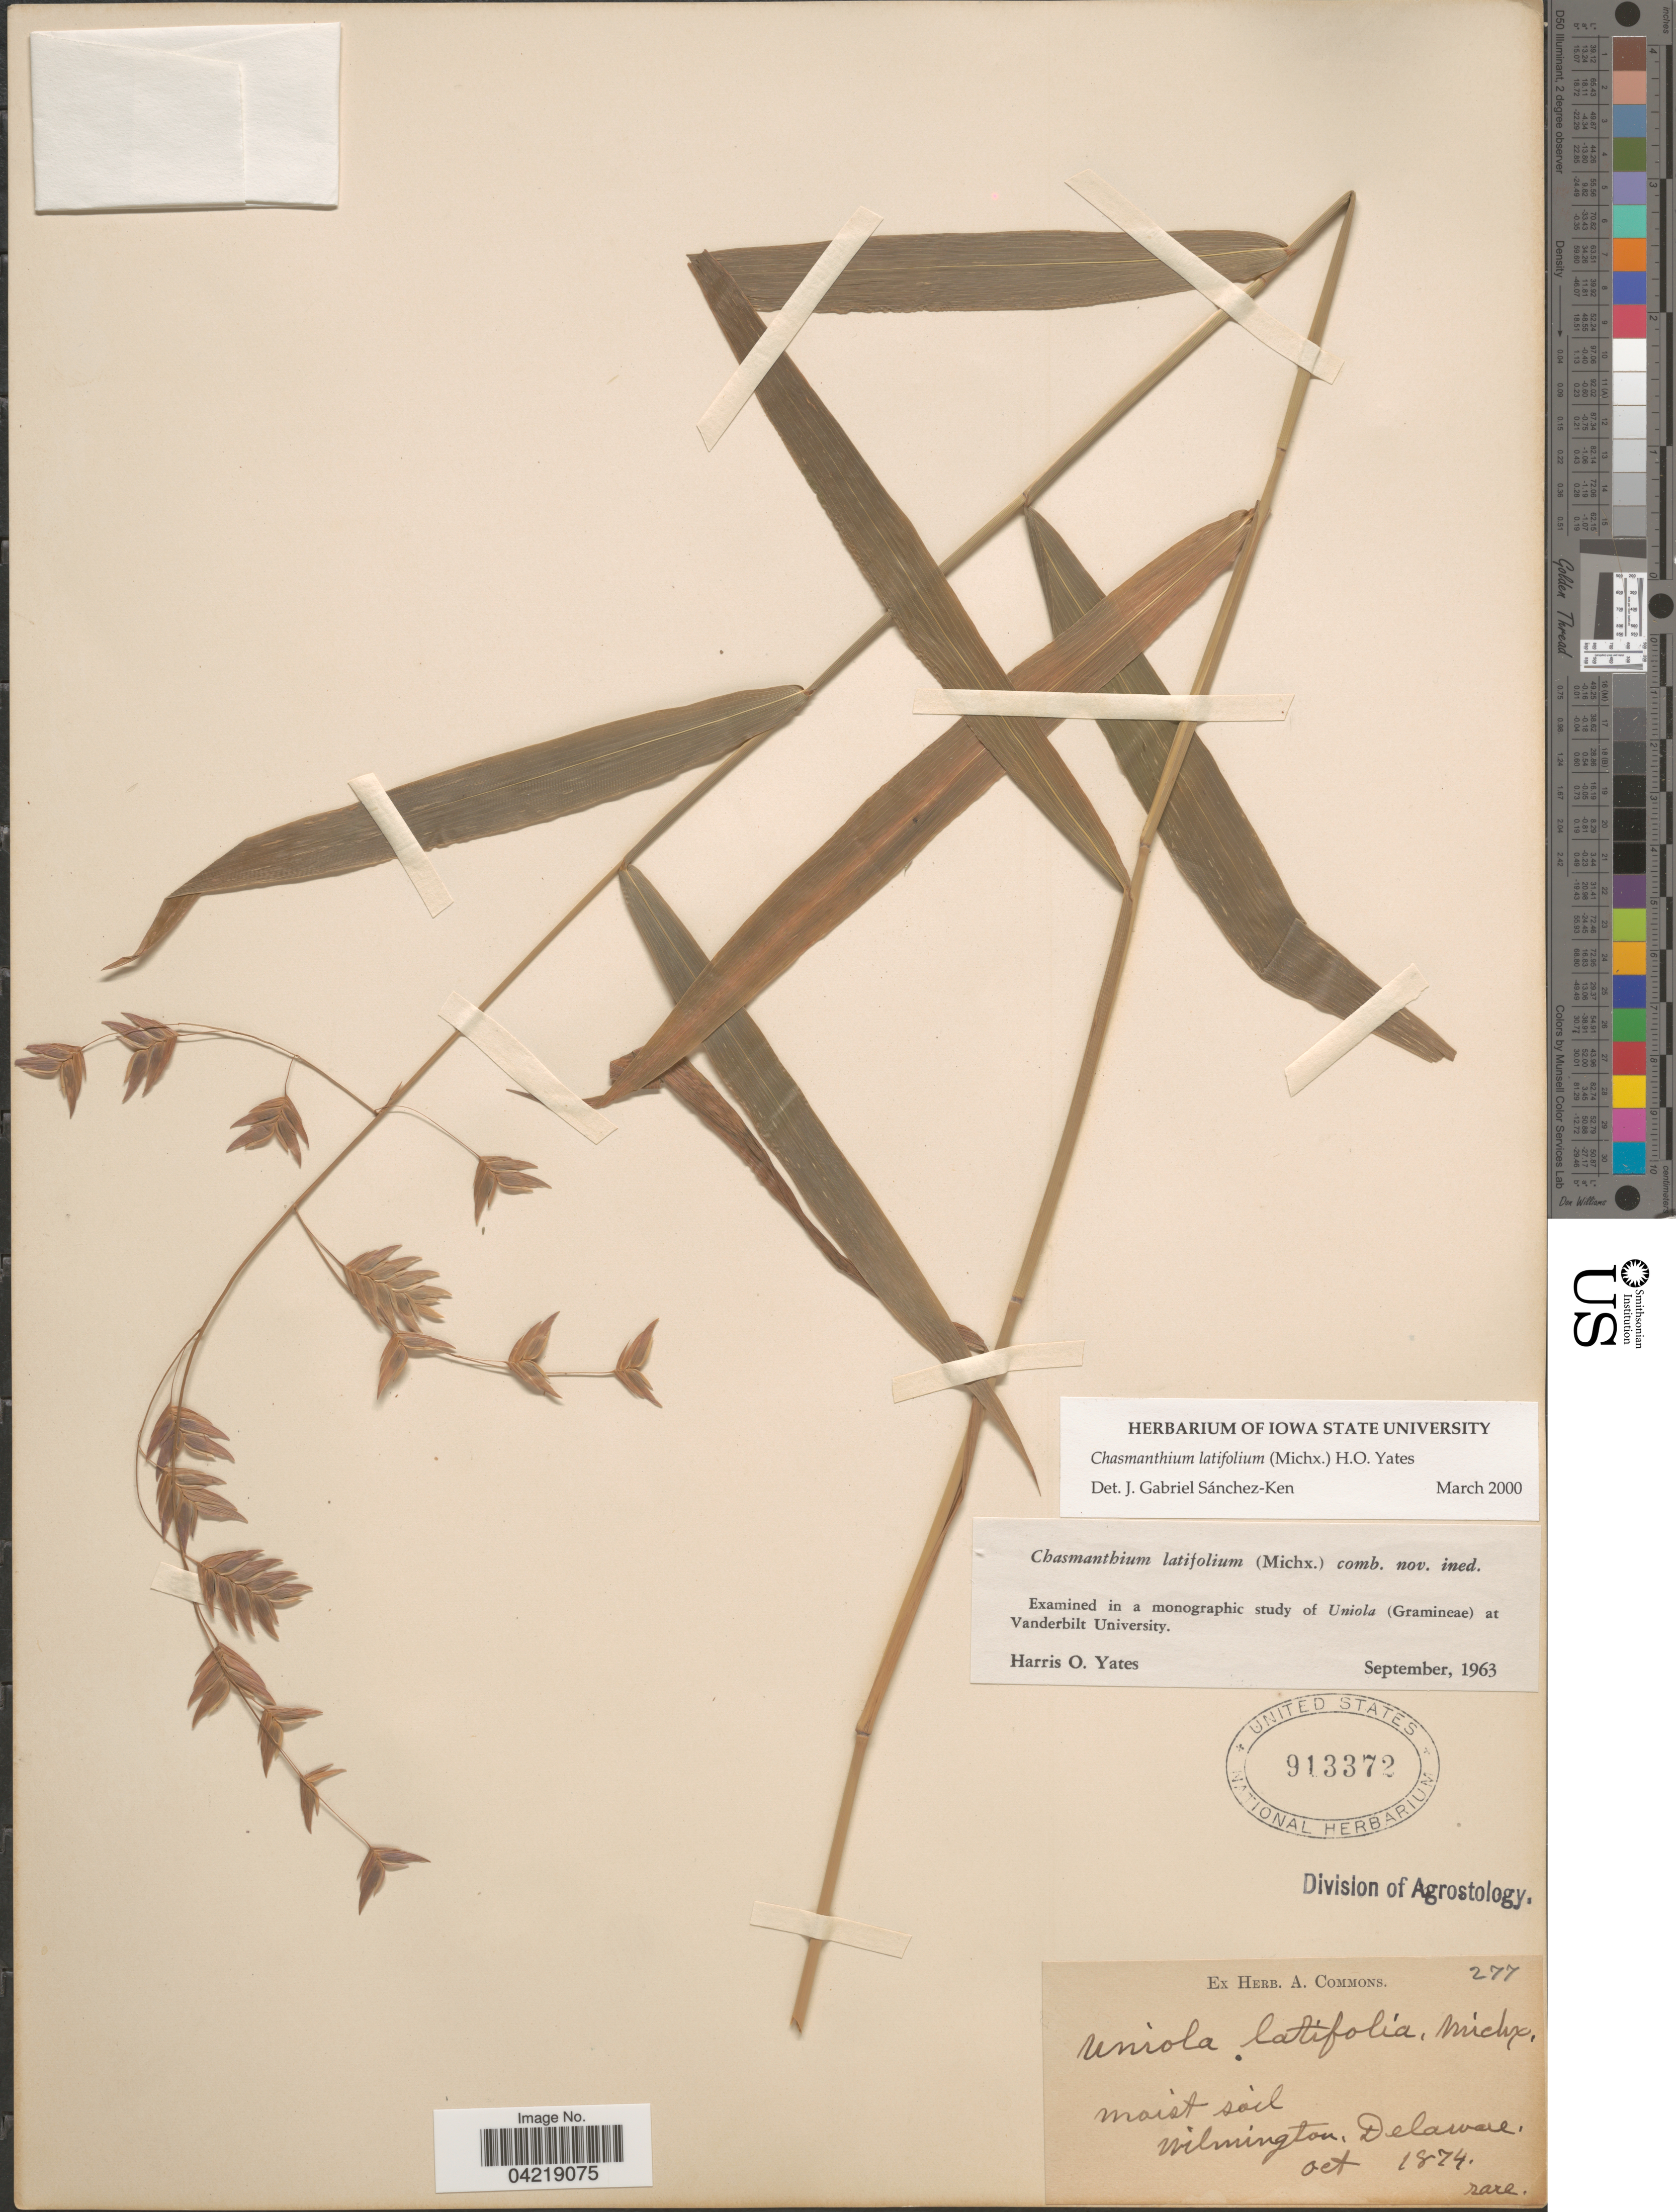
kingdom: Plantae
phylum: Tracheophyta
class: Liliopsida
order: Poales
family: Poaceae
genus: Chasmanthium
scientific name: Chasmanthium latifolium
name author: (Michx.) H.O. Yates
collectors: ex herb. A. Commons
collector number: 277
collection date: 1874-10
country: United States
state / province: Delaware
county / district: New Castle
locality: Moist soil, Wilmington.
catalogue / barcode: US 913372